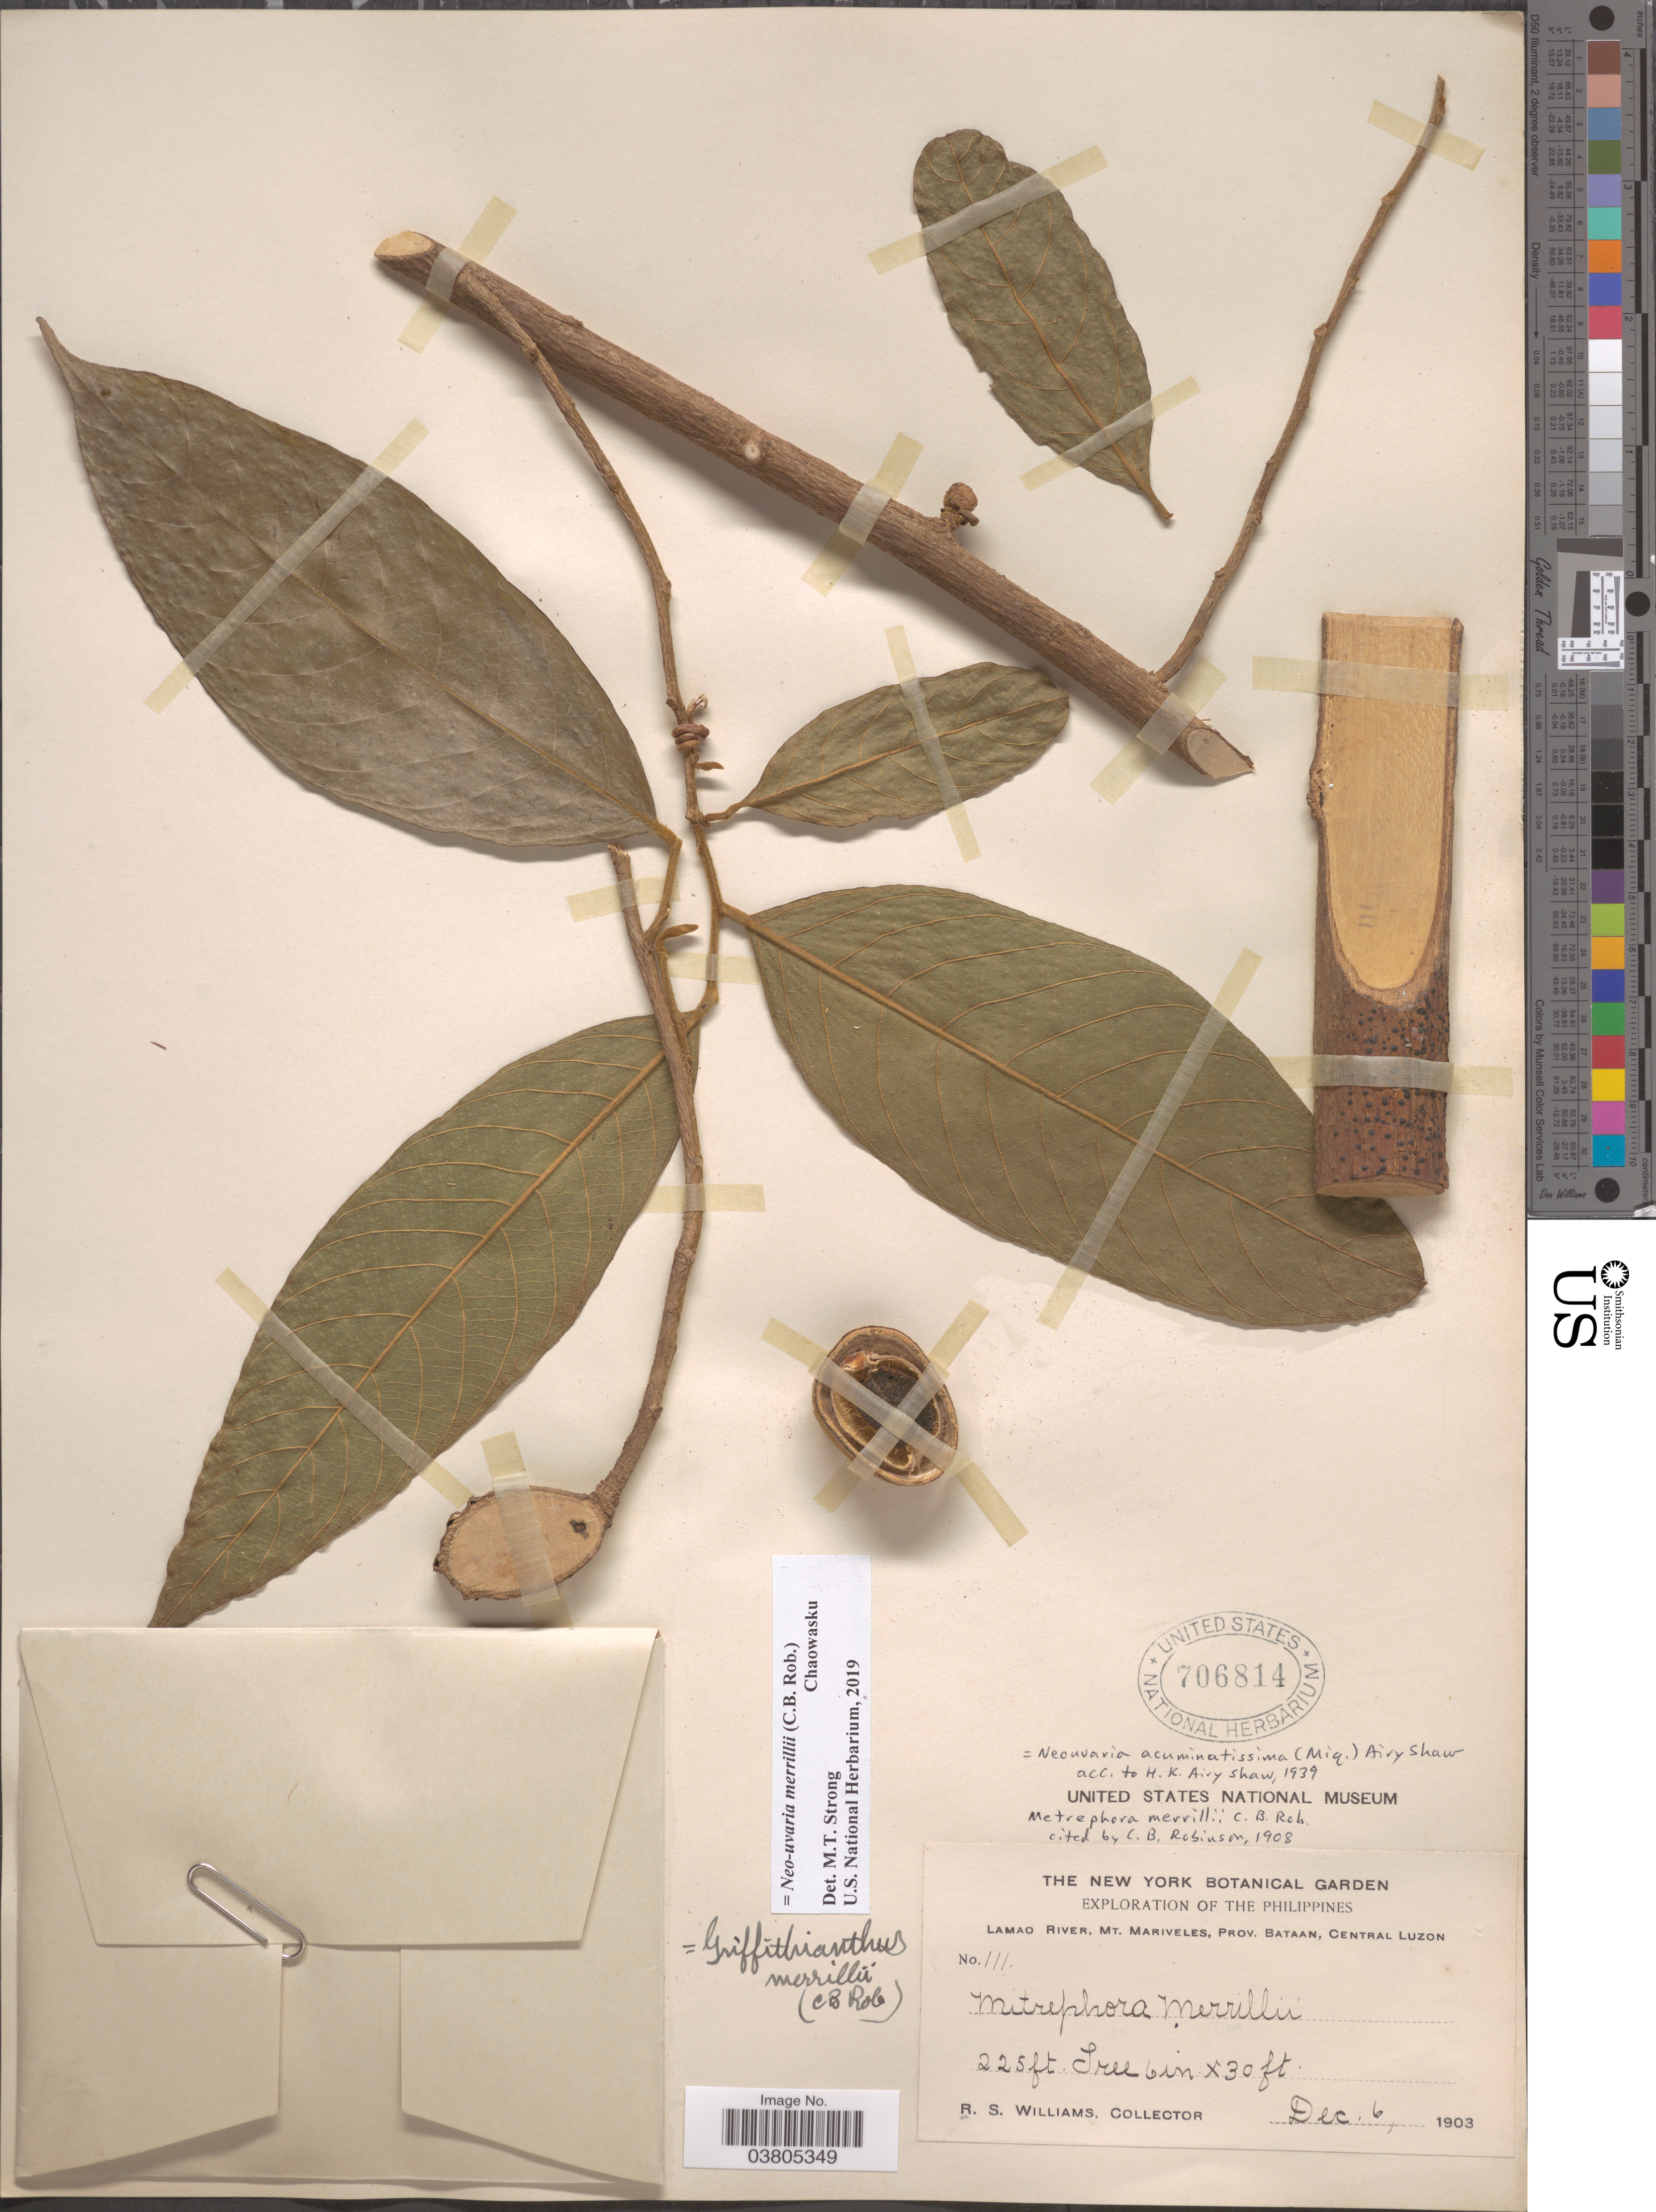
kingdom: Plantae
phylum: Tracheophyta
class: Magnoliopsida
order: Magnoliales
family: Annonaceae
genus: Neo-Uvaria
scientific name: Neo-uvaria merrillii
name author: (C.B. Rob.) Chaowasku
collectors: R. S. Williams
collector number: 111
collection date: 1903-12-06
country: Philippines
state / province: Central Luzon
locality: Lamao River, Mt. Mariveles, Prov. Bataan.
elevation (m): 69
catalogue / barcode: US 706814